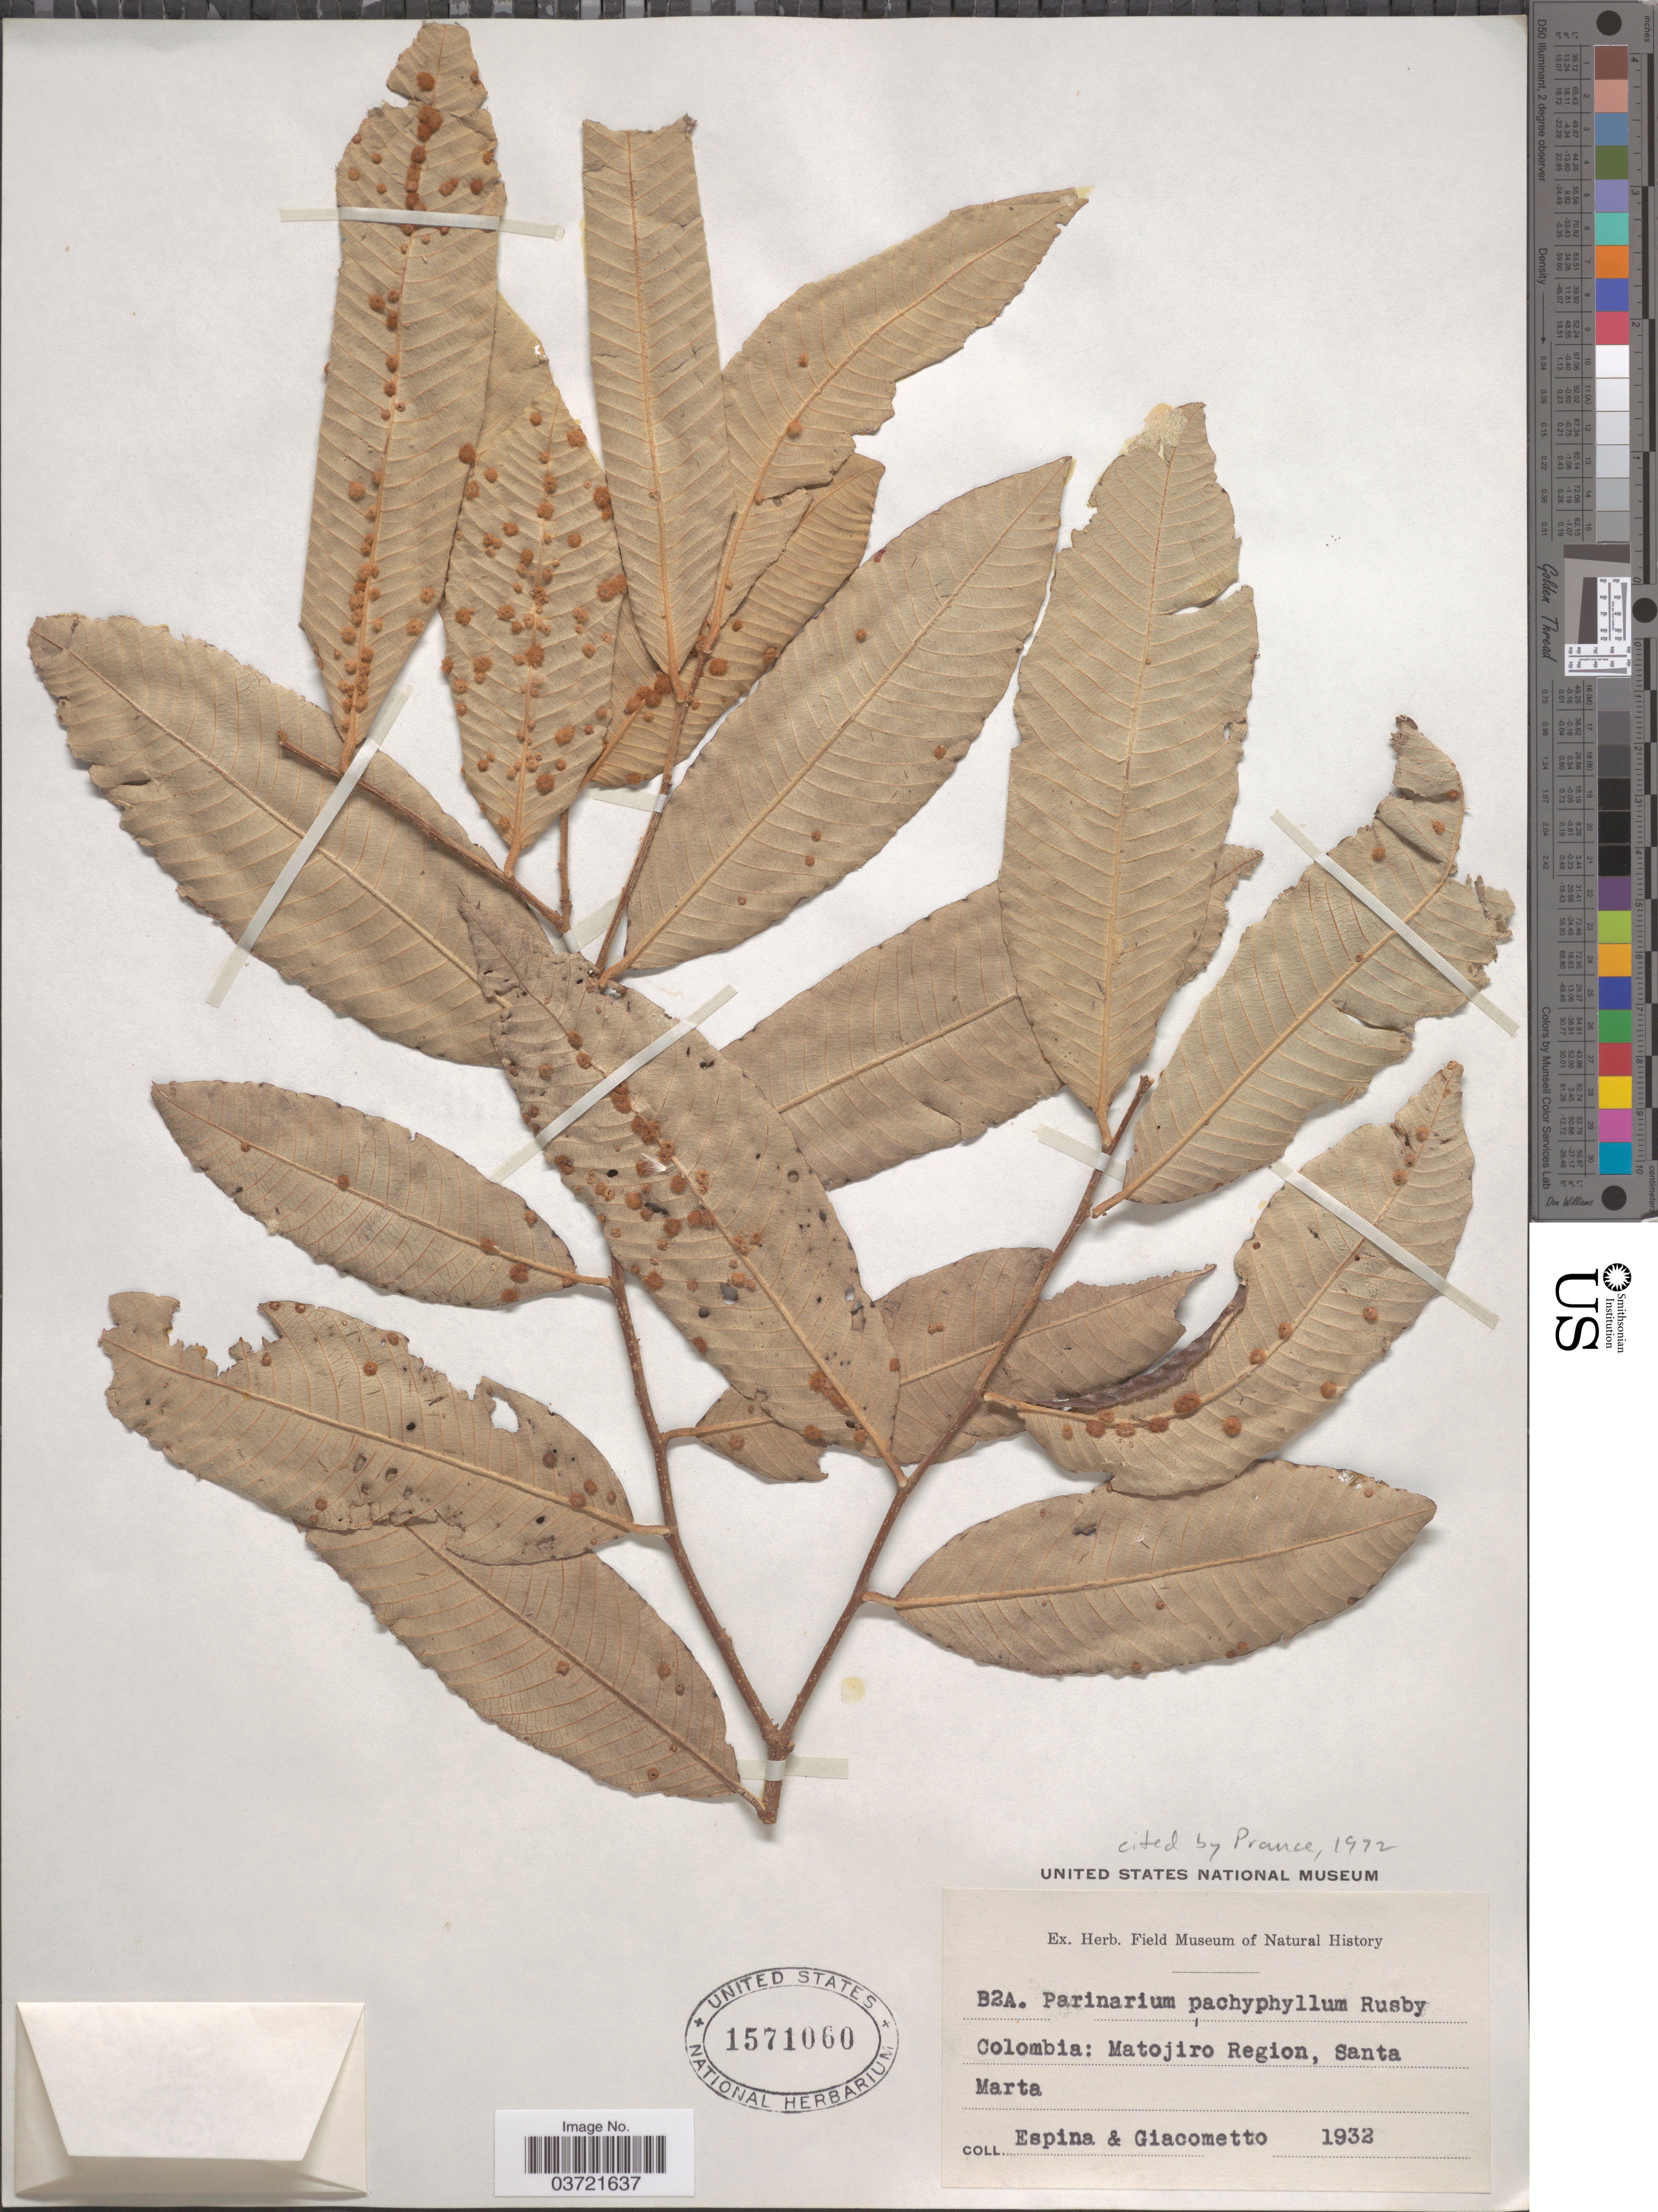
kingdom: Plantae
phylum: Tracheophyta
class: Magnoliopsida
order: Malpighiales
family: Chrysobalanaceae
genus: Parinari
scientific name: Parinari pachyphylla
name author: Rusby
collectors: -. Espina & Giacometto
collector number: B2A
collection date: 1932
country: Colombia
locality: Matojiro Region, Santa Marta.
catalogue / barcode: US 1571060